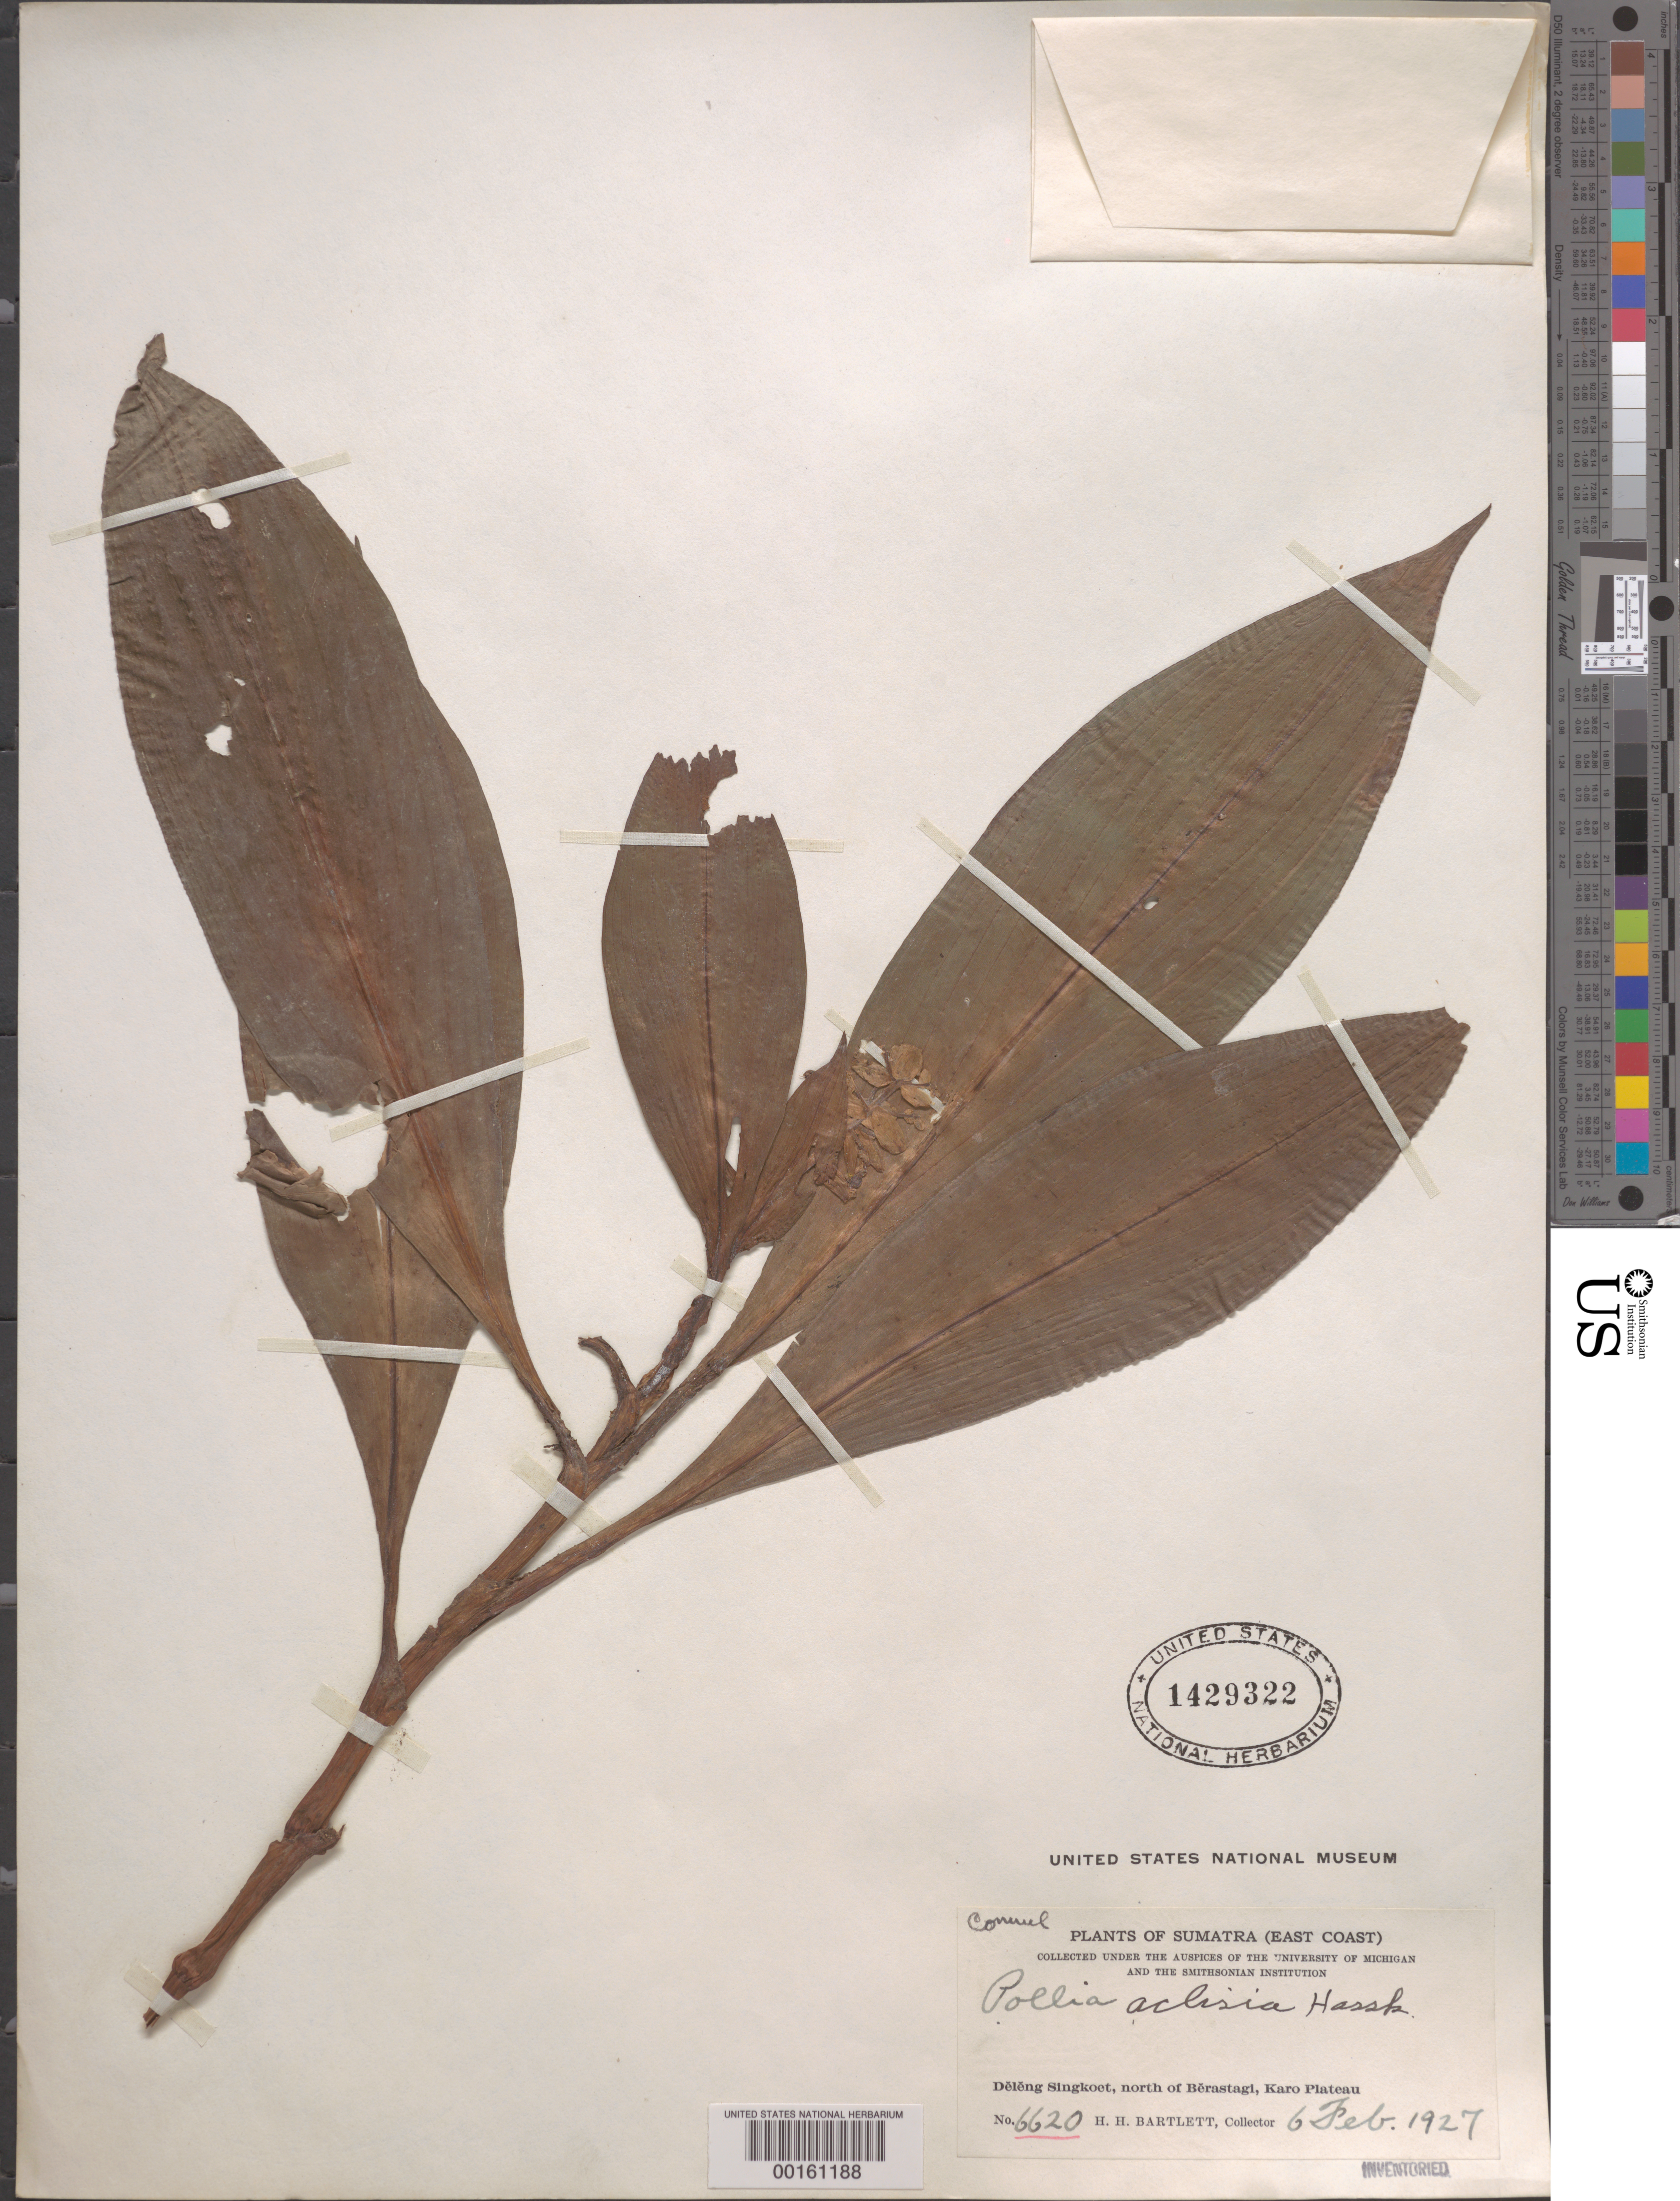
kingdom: Plantae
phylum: Tracheophyta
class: Liliopsida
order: Commelinales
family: Commelinaceae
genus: Pollia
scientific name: Pollia hasskarlii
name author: R.S. Rao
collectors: H. H. Bartlett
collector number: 6620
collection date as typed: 06 Feb 1927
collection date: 1927-02-06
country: Indonesia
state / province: Sumatra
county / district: Sumatera Utara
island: Sumatra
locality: Deleng Singkoet, N of Berastagi, Karo Plateau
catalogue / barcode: US 1429322